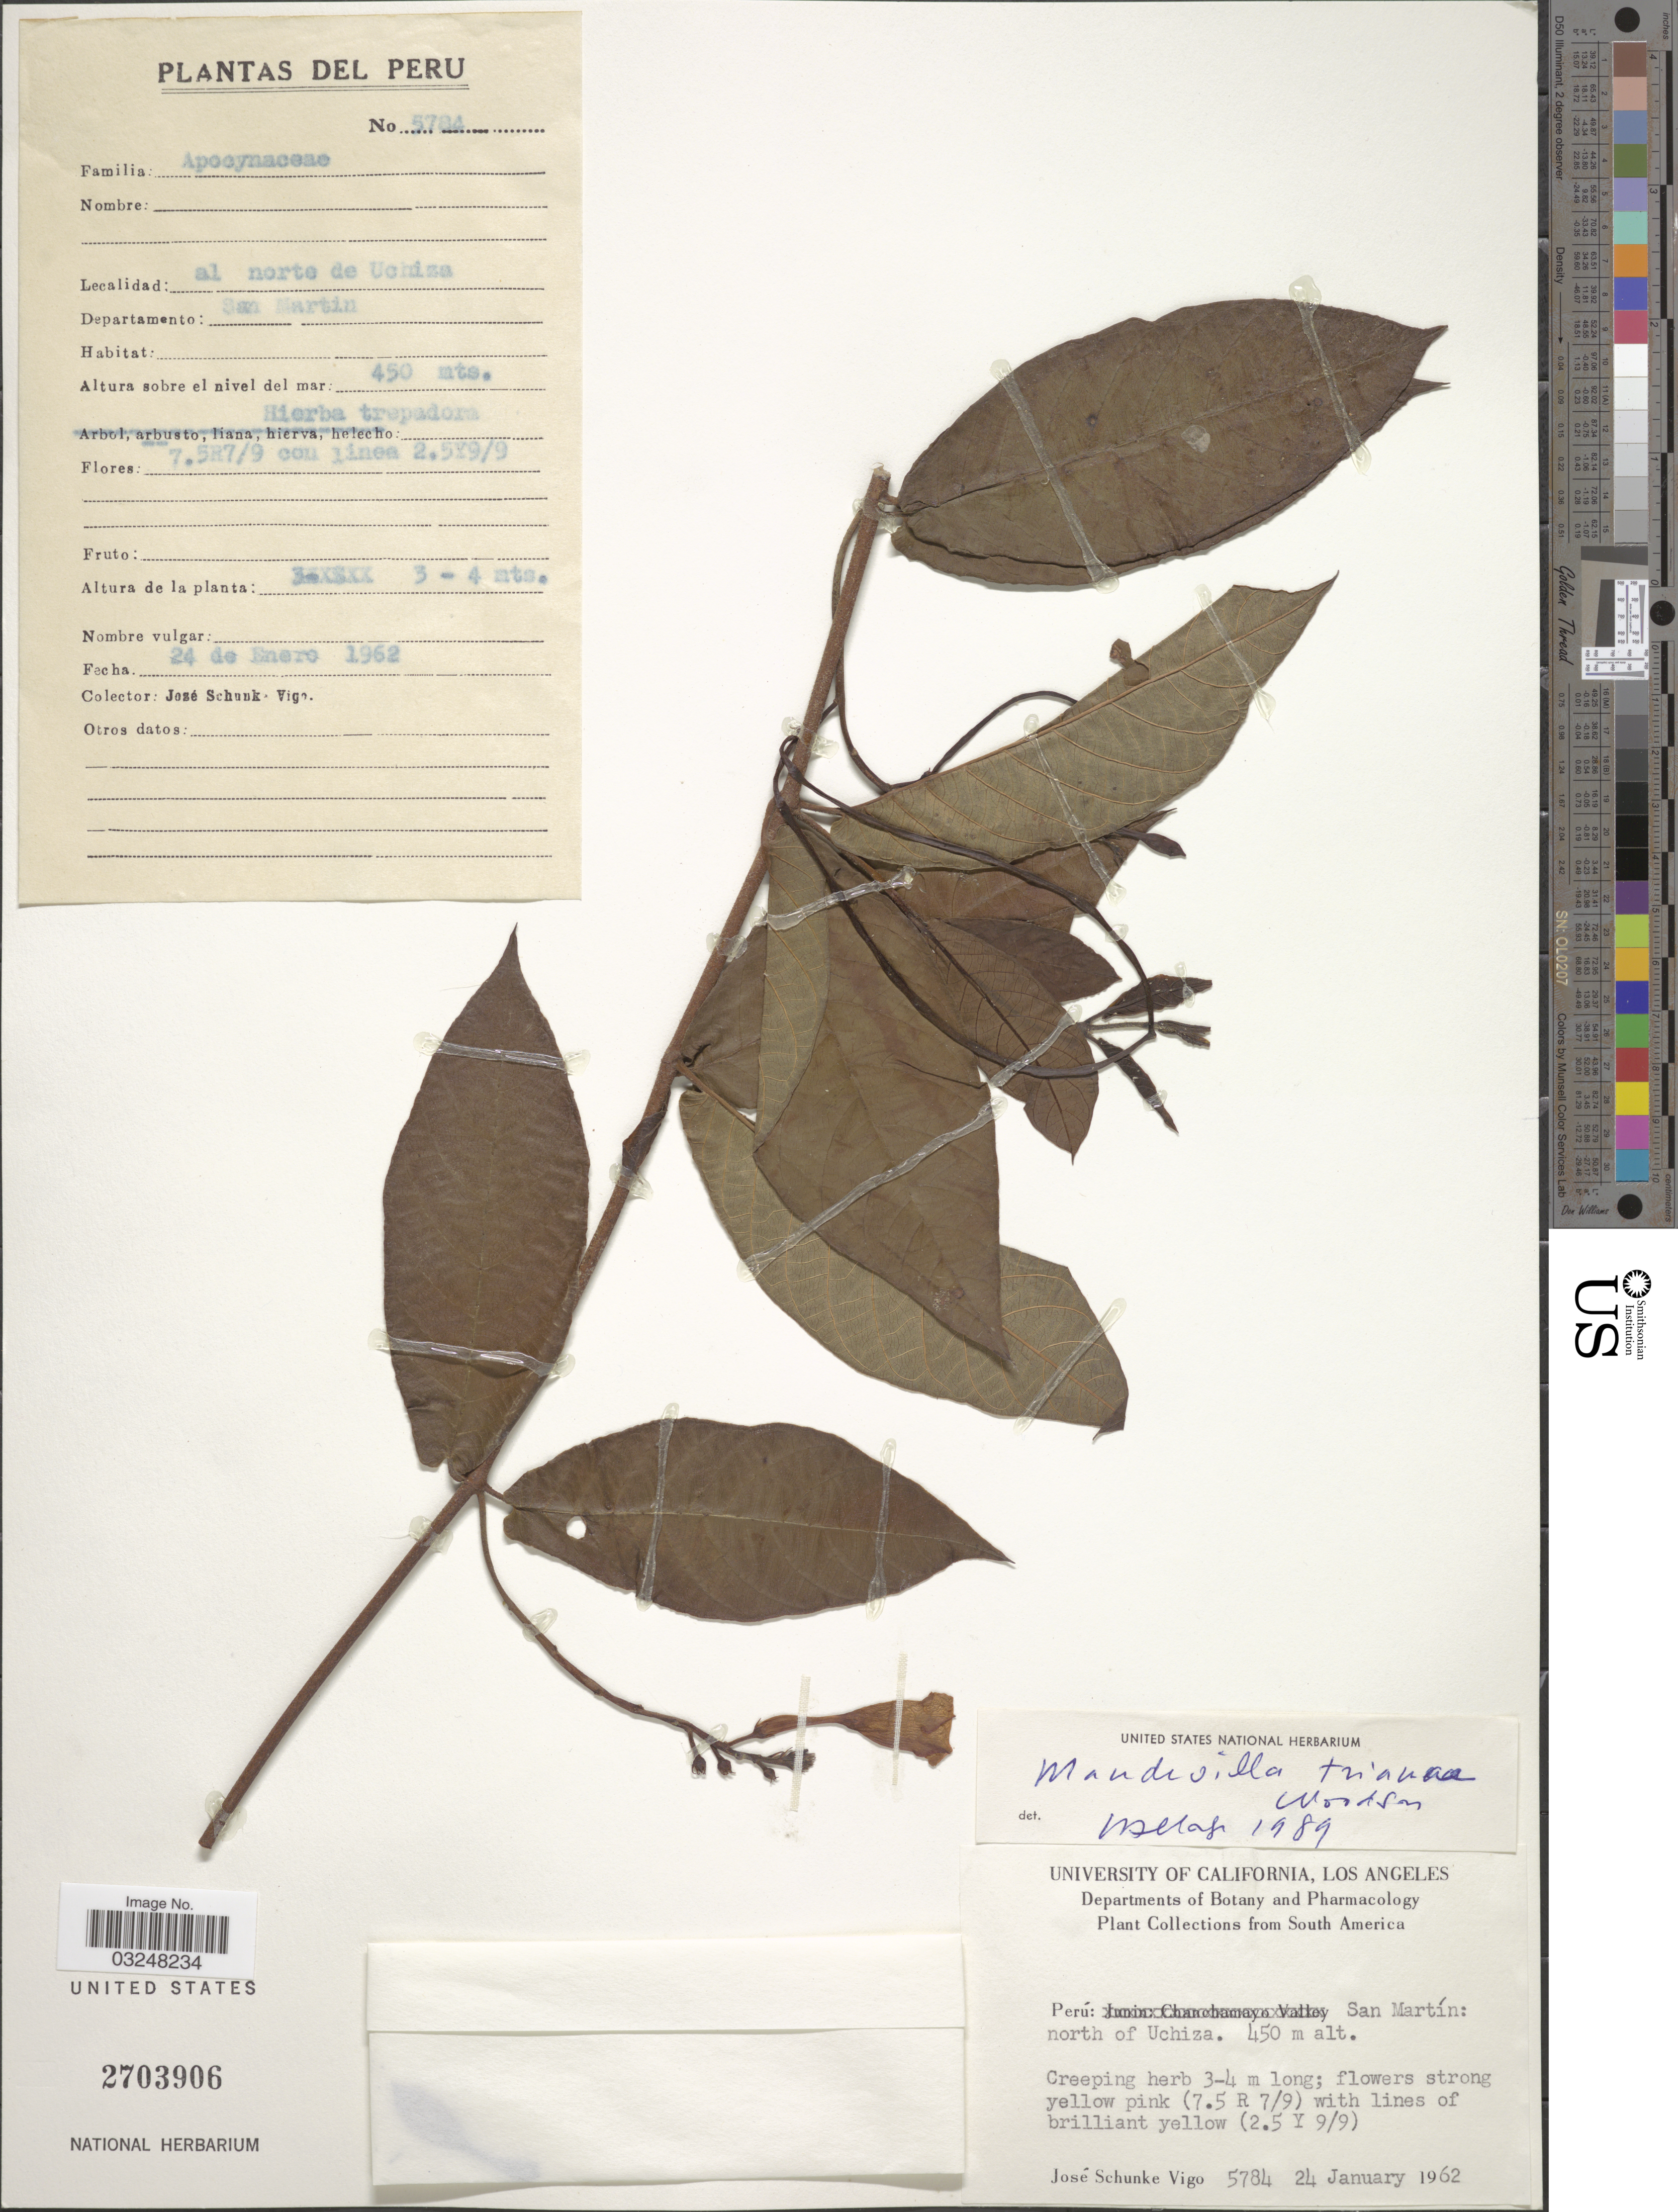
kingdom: Plantae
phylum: Tracheophyta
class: Magnoliopsida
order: Gentianales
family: Apocynaceae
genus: Mandevilla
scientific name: Mandevilla trianae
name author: Woodson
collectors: J. Schunke Vigo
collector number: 5784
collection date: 1962-01-24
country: Peru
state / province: San Martín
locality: North of Uchiza. Departamento: San Martin.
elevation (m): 450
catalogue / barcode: US 2703906